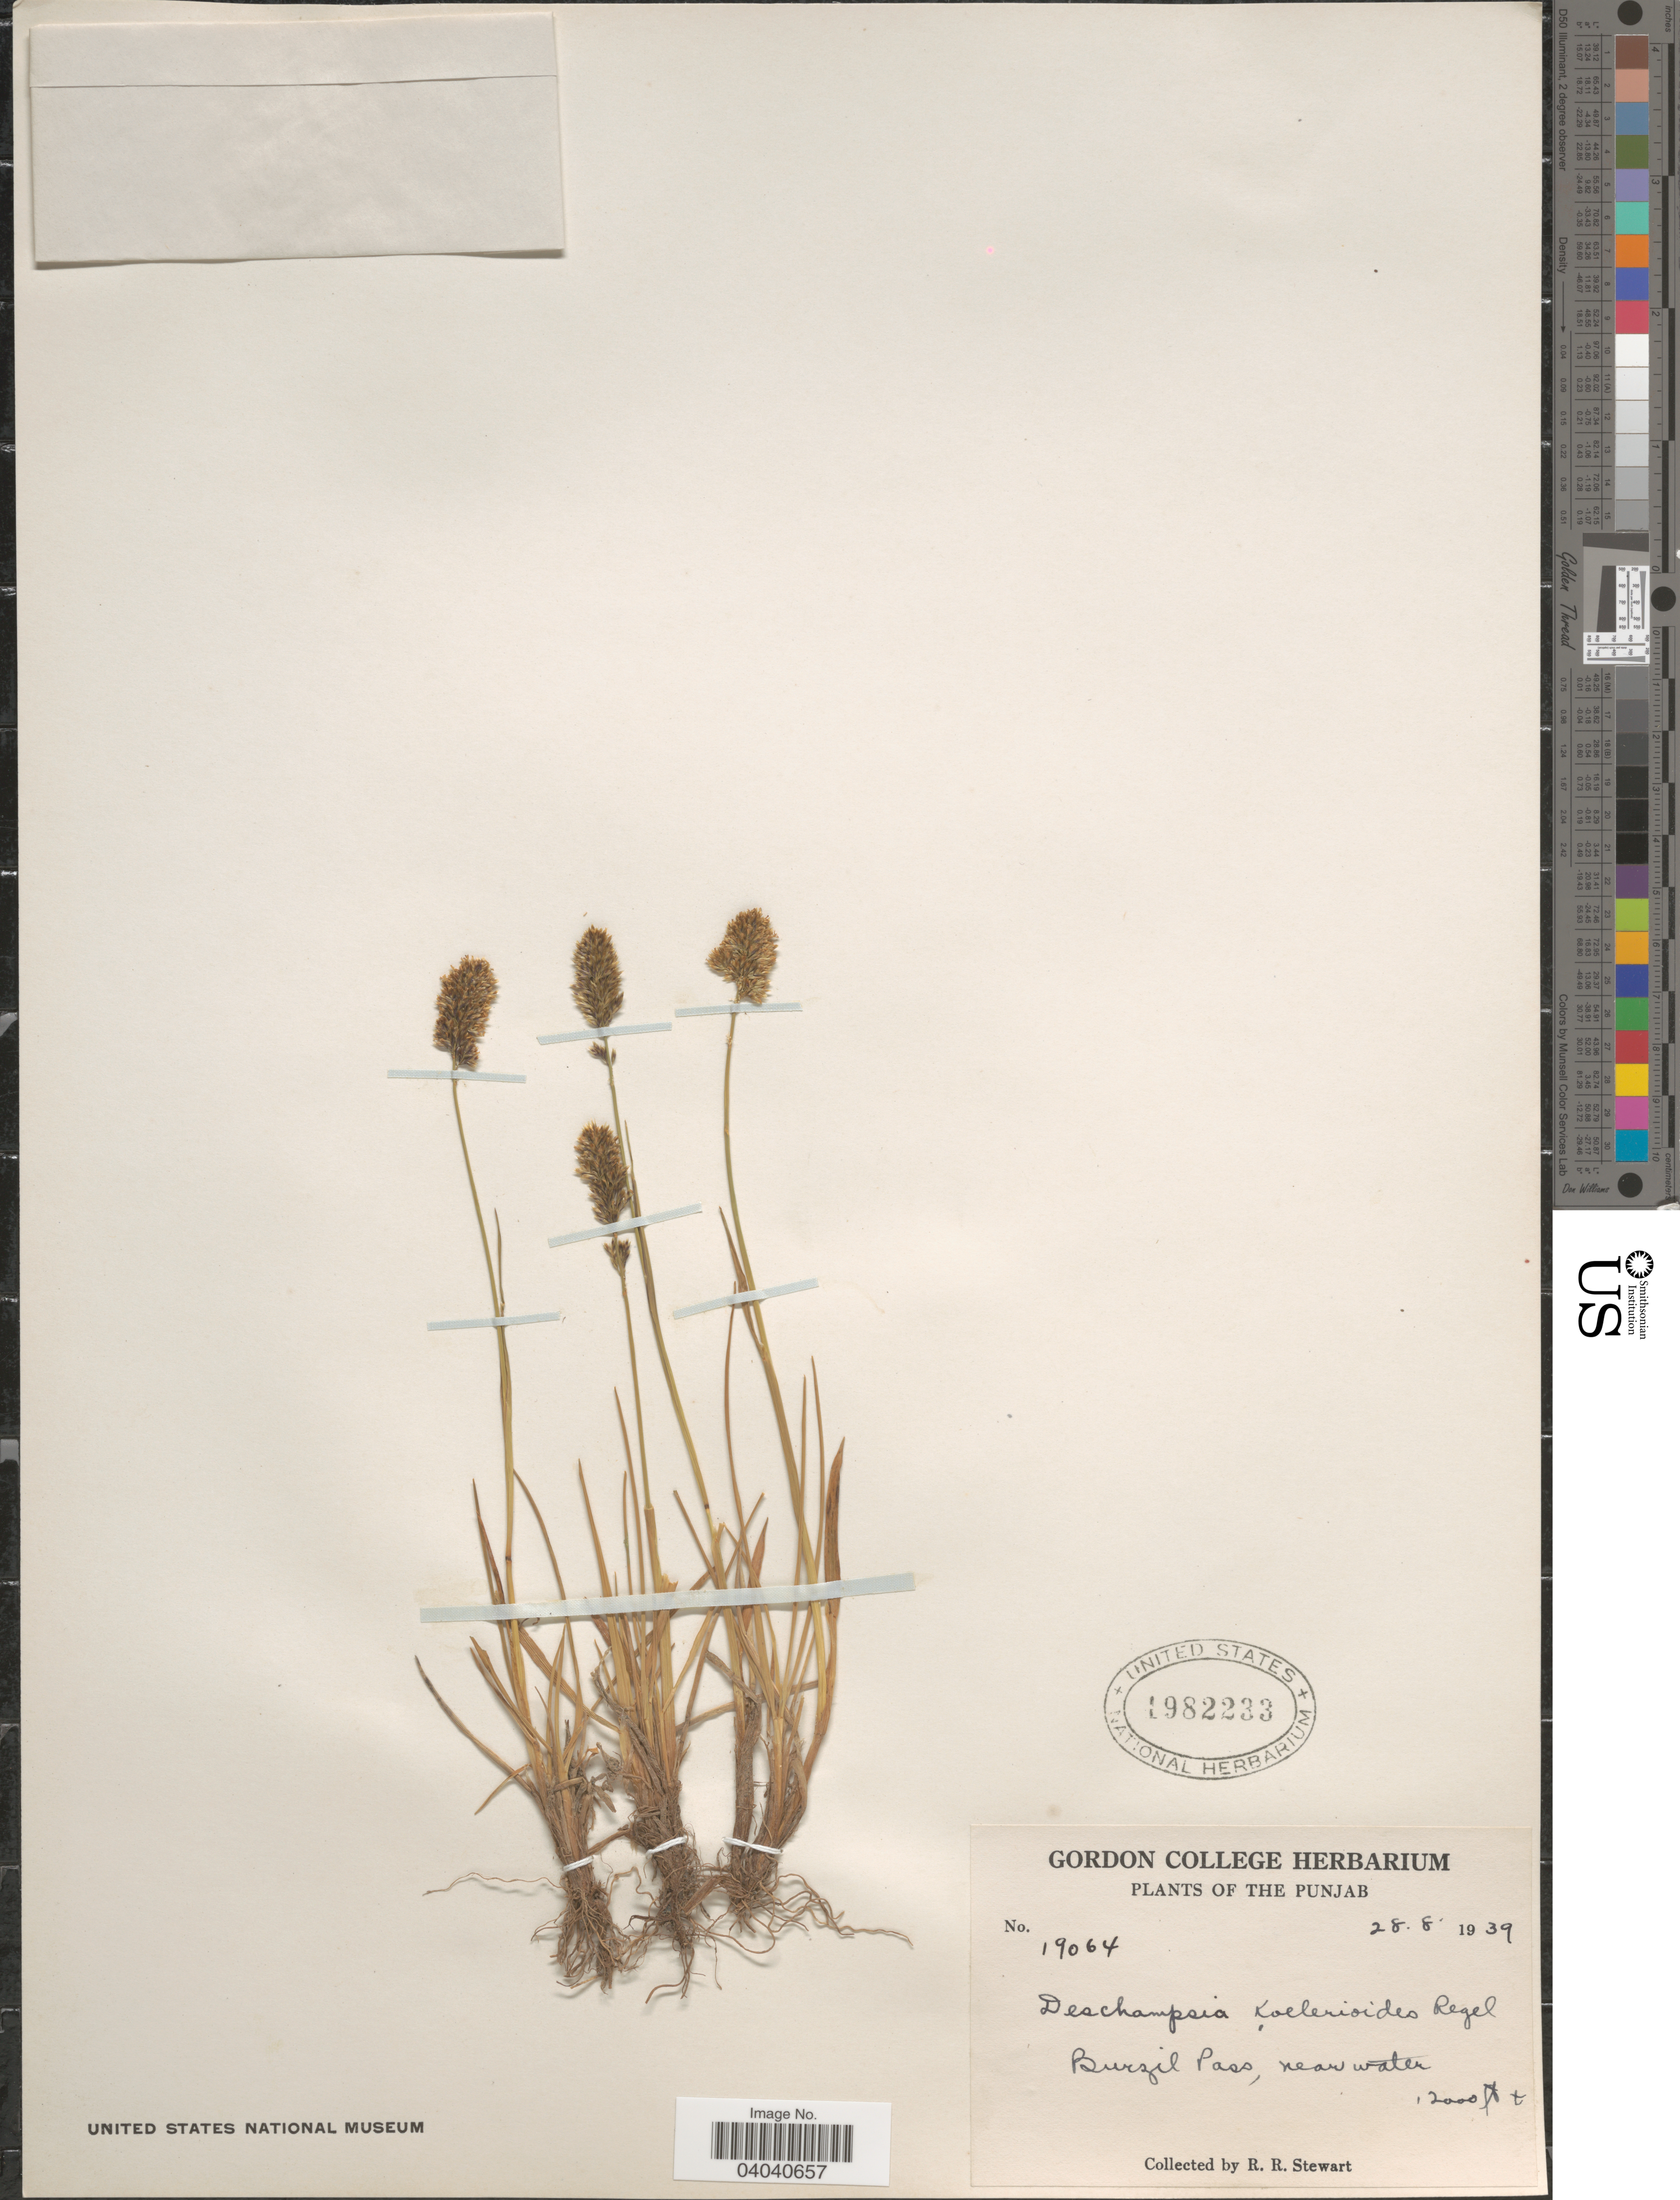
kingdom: Plantae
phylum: Tracheophyta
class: Liliopsida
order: Poales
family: Poaceae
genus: Deschampsia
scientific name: Deschampsia koelerioides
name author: Regel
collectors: R. Stewart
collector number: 19064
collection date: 1939-08-28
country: Pakistan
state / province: Punjab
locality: Burzil Pass, near water.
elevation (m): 3658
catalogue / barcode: US 1982233